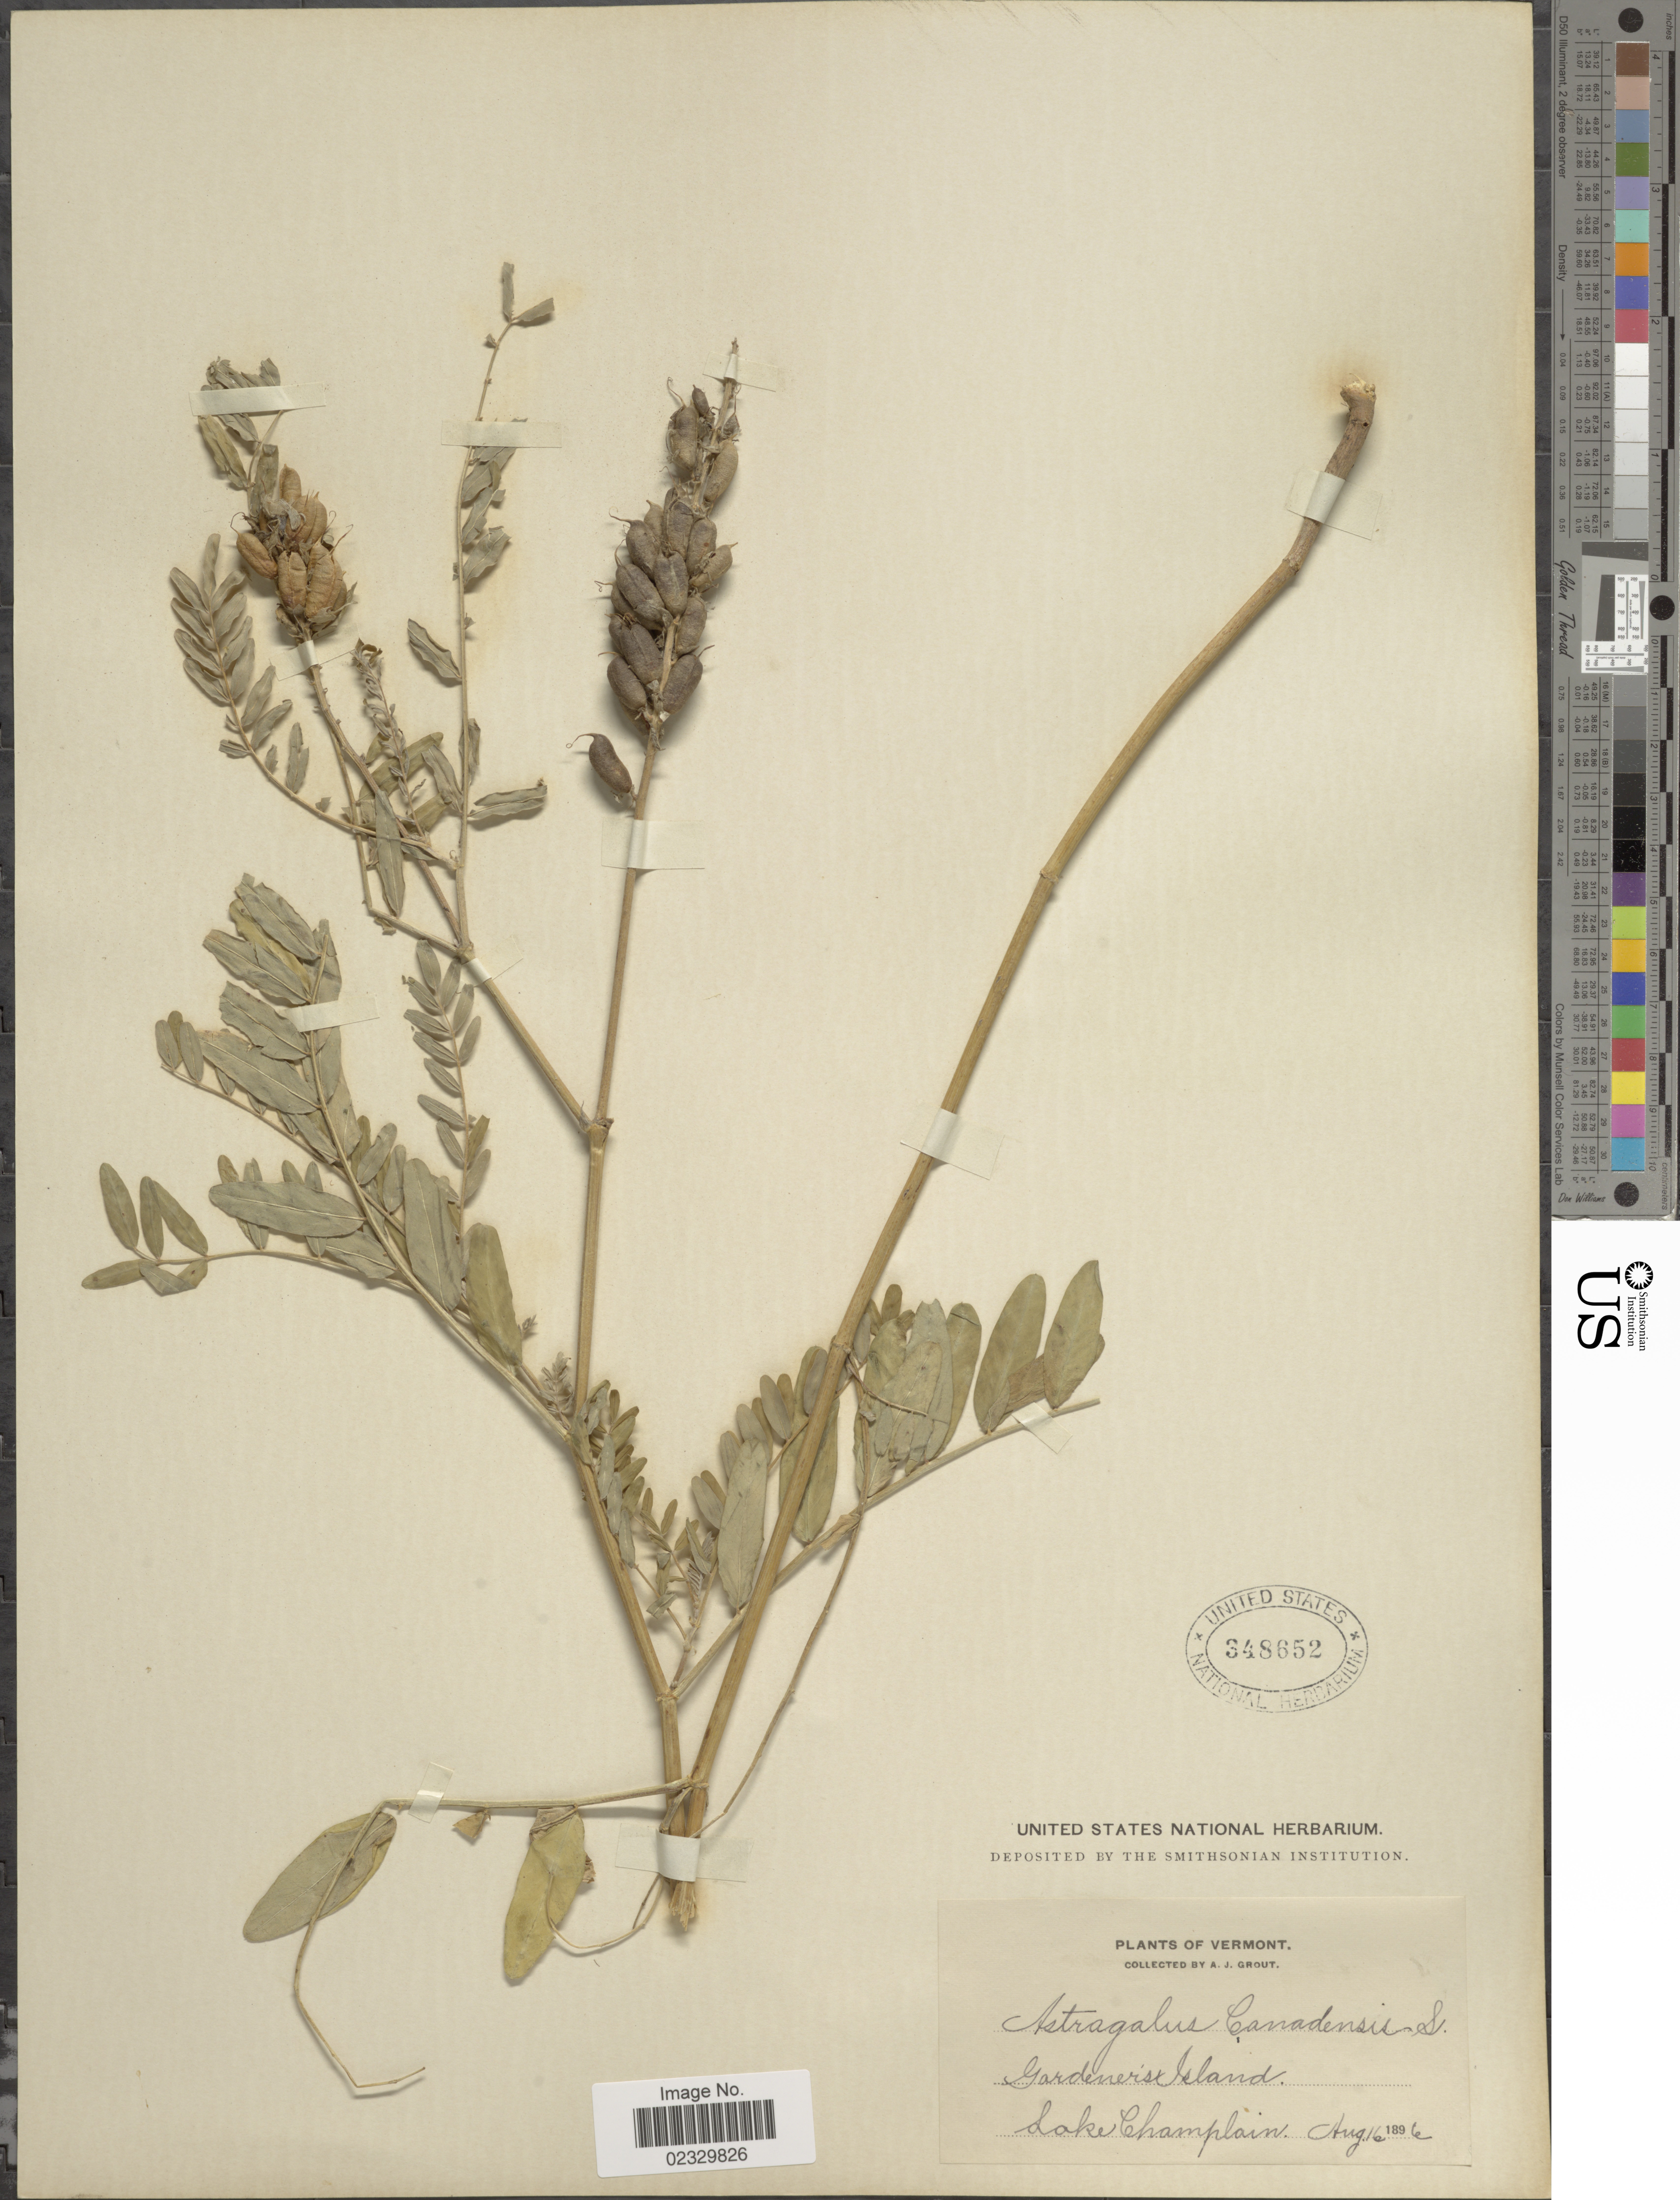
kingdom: Plantae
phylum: Tracheophyta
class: Magnoliopsida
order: Fabales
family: Fabaceae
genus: Astragalus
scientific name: Astragalus canadensis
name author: L.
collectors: A. J. Grout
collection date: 1896-08-16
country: United States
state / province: Vermont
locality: Gardener's Island, lake Champlain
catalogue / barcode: US 348652